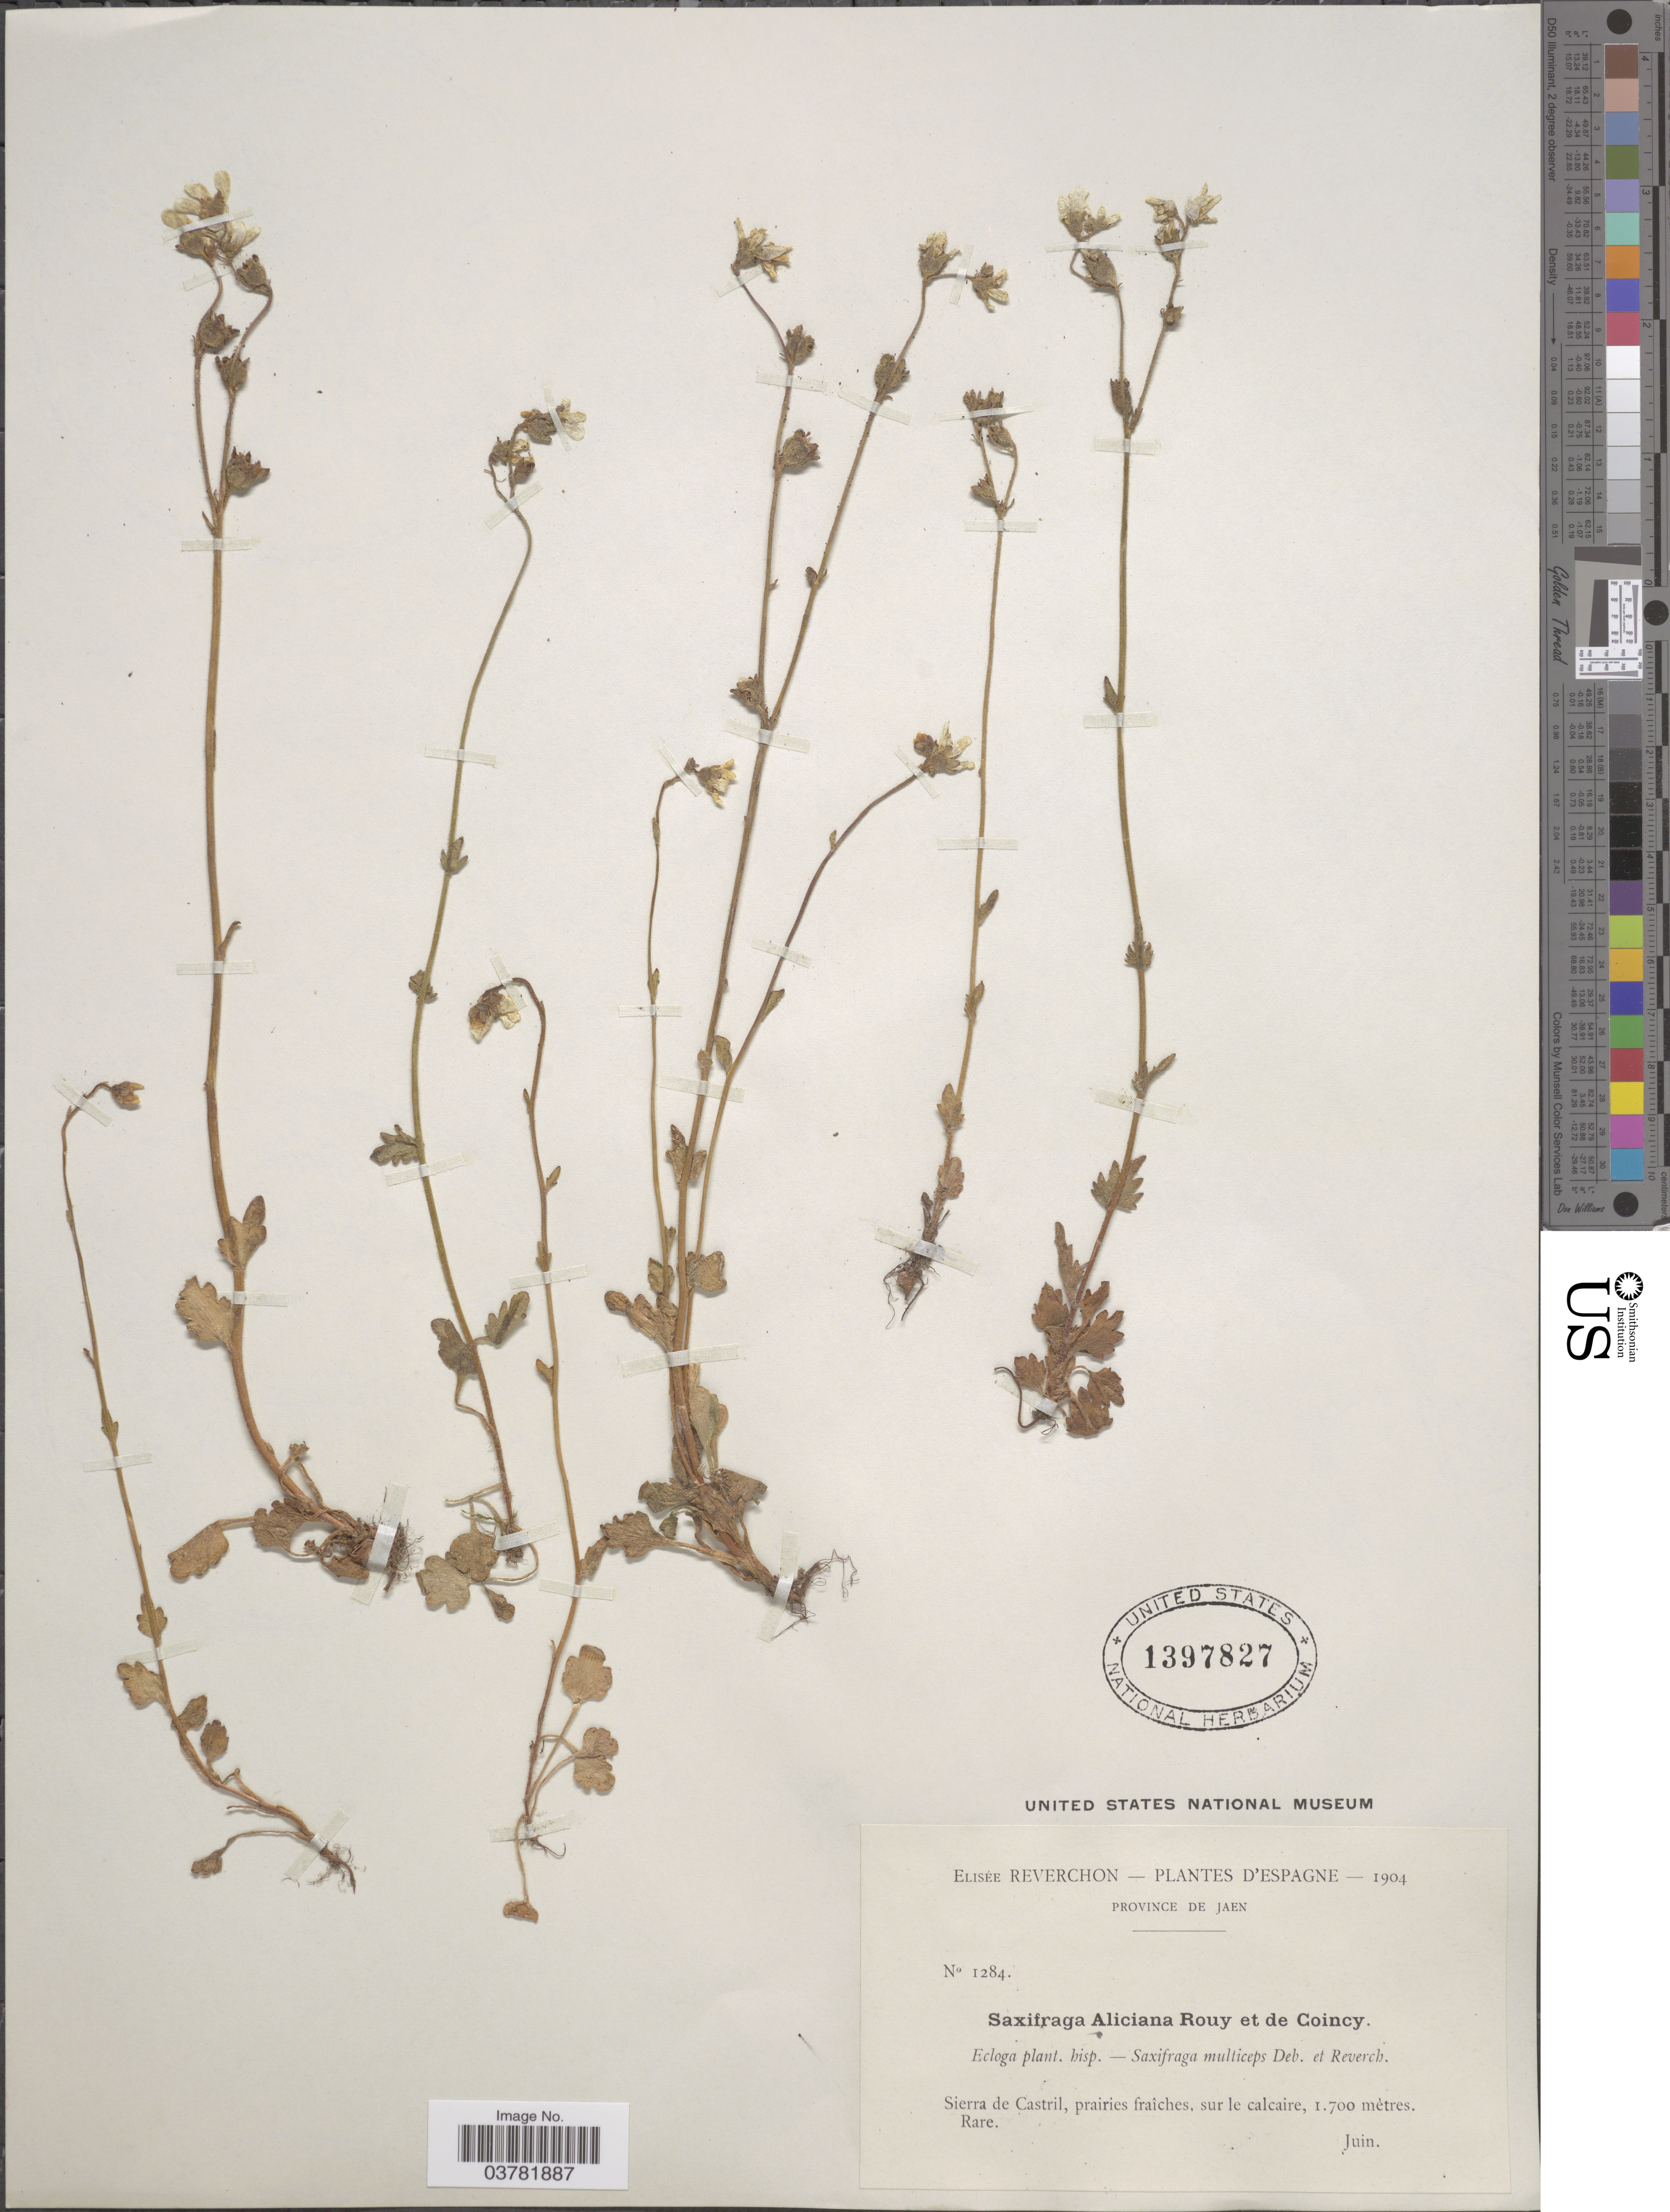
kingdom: Plantae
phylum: Tracheophyta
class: Magnoliopsida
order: Saxifragales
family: Saxifragaceae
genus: Saxifraga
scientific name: Saxifraga aliciana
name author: Rouy & Coincy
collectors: E. Reverchon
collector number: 1284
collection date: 1904-06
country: Spain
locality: Province de Jaen. Sierra de Castril, prairies fraîches, sur le calcaire.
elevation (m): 1700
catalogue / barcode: US 1397827